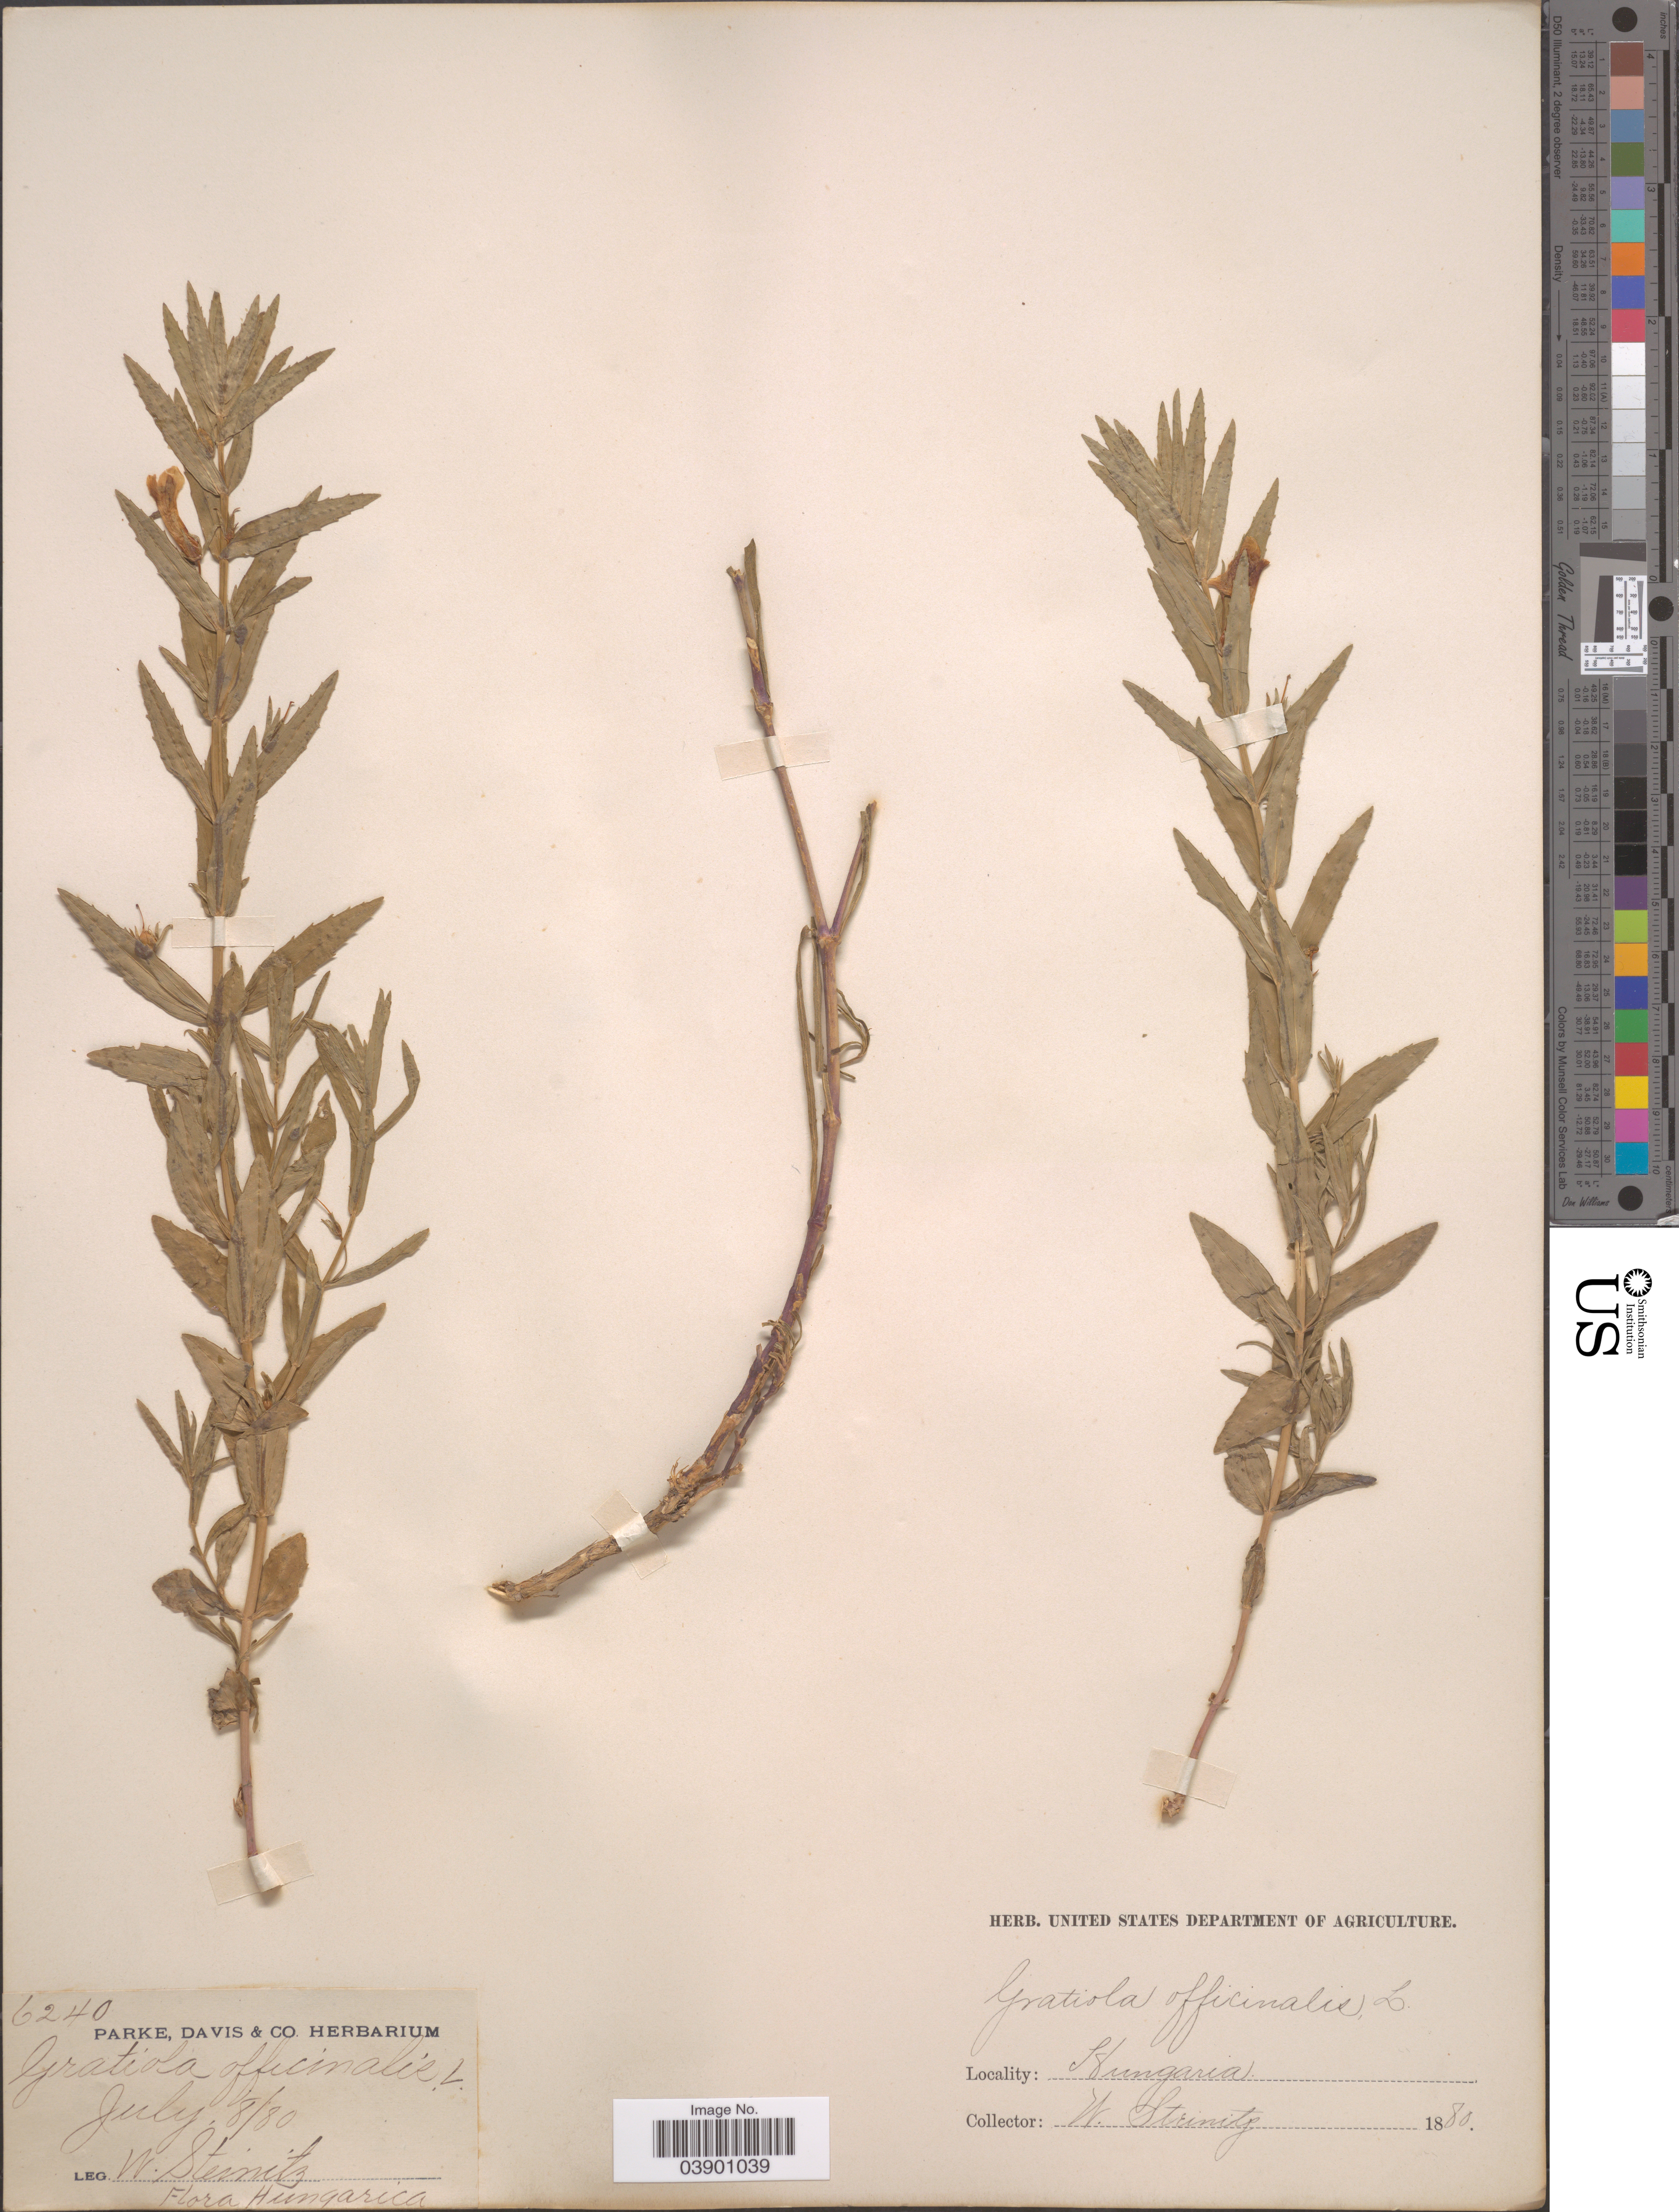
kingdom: Plantae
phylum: Tracheophyta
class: Magnoliopsida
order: Lamiales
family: Plantaginaceae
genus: Gratiola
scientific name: Gratiola officinalis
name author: L.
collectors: W. Steinitz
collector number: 6240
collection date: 1880-07-08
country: Hungary